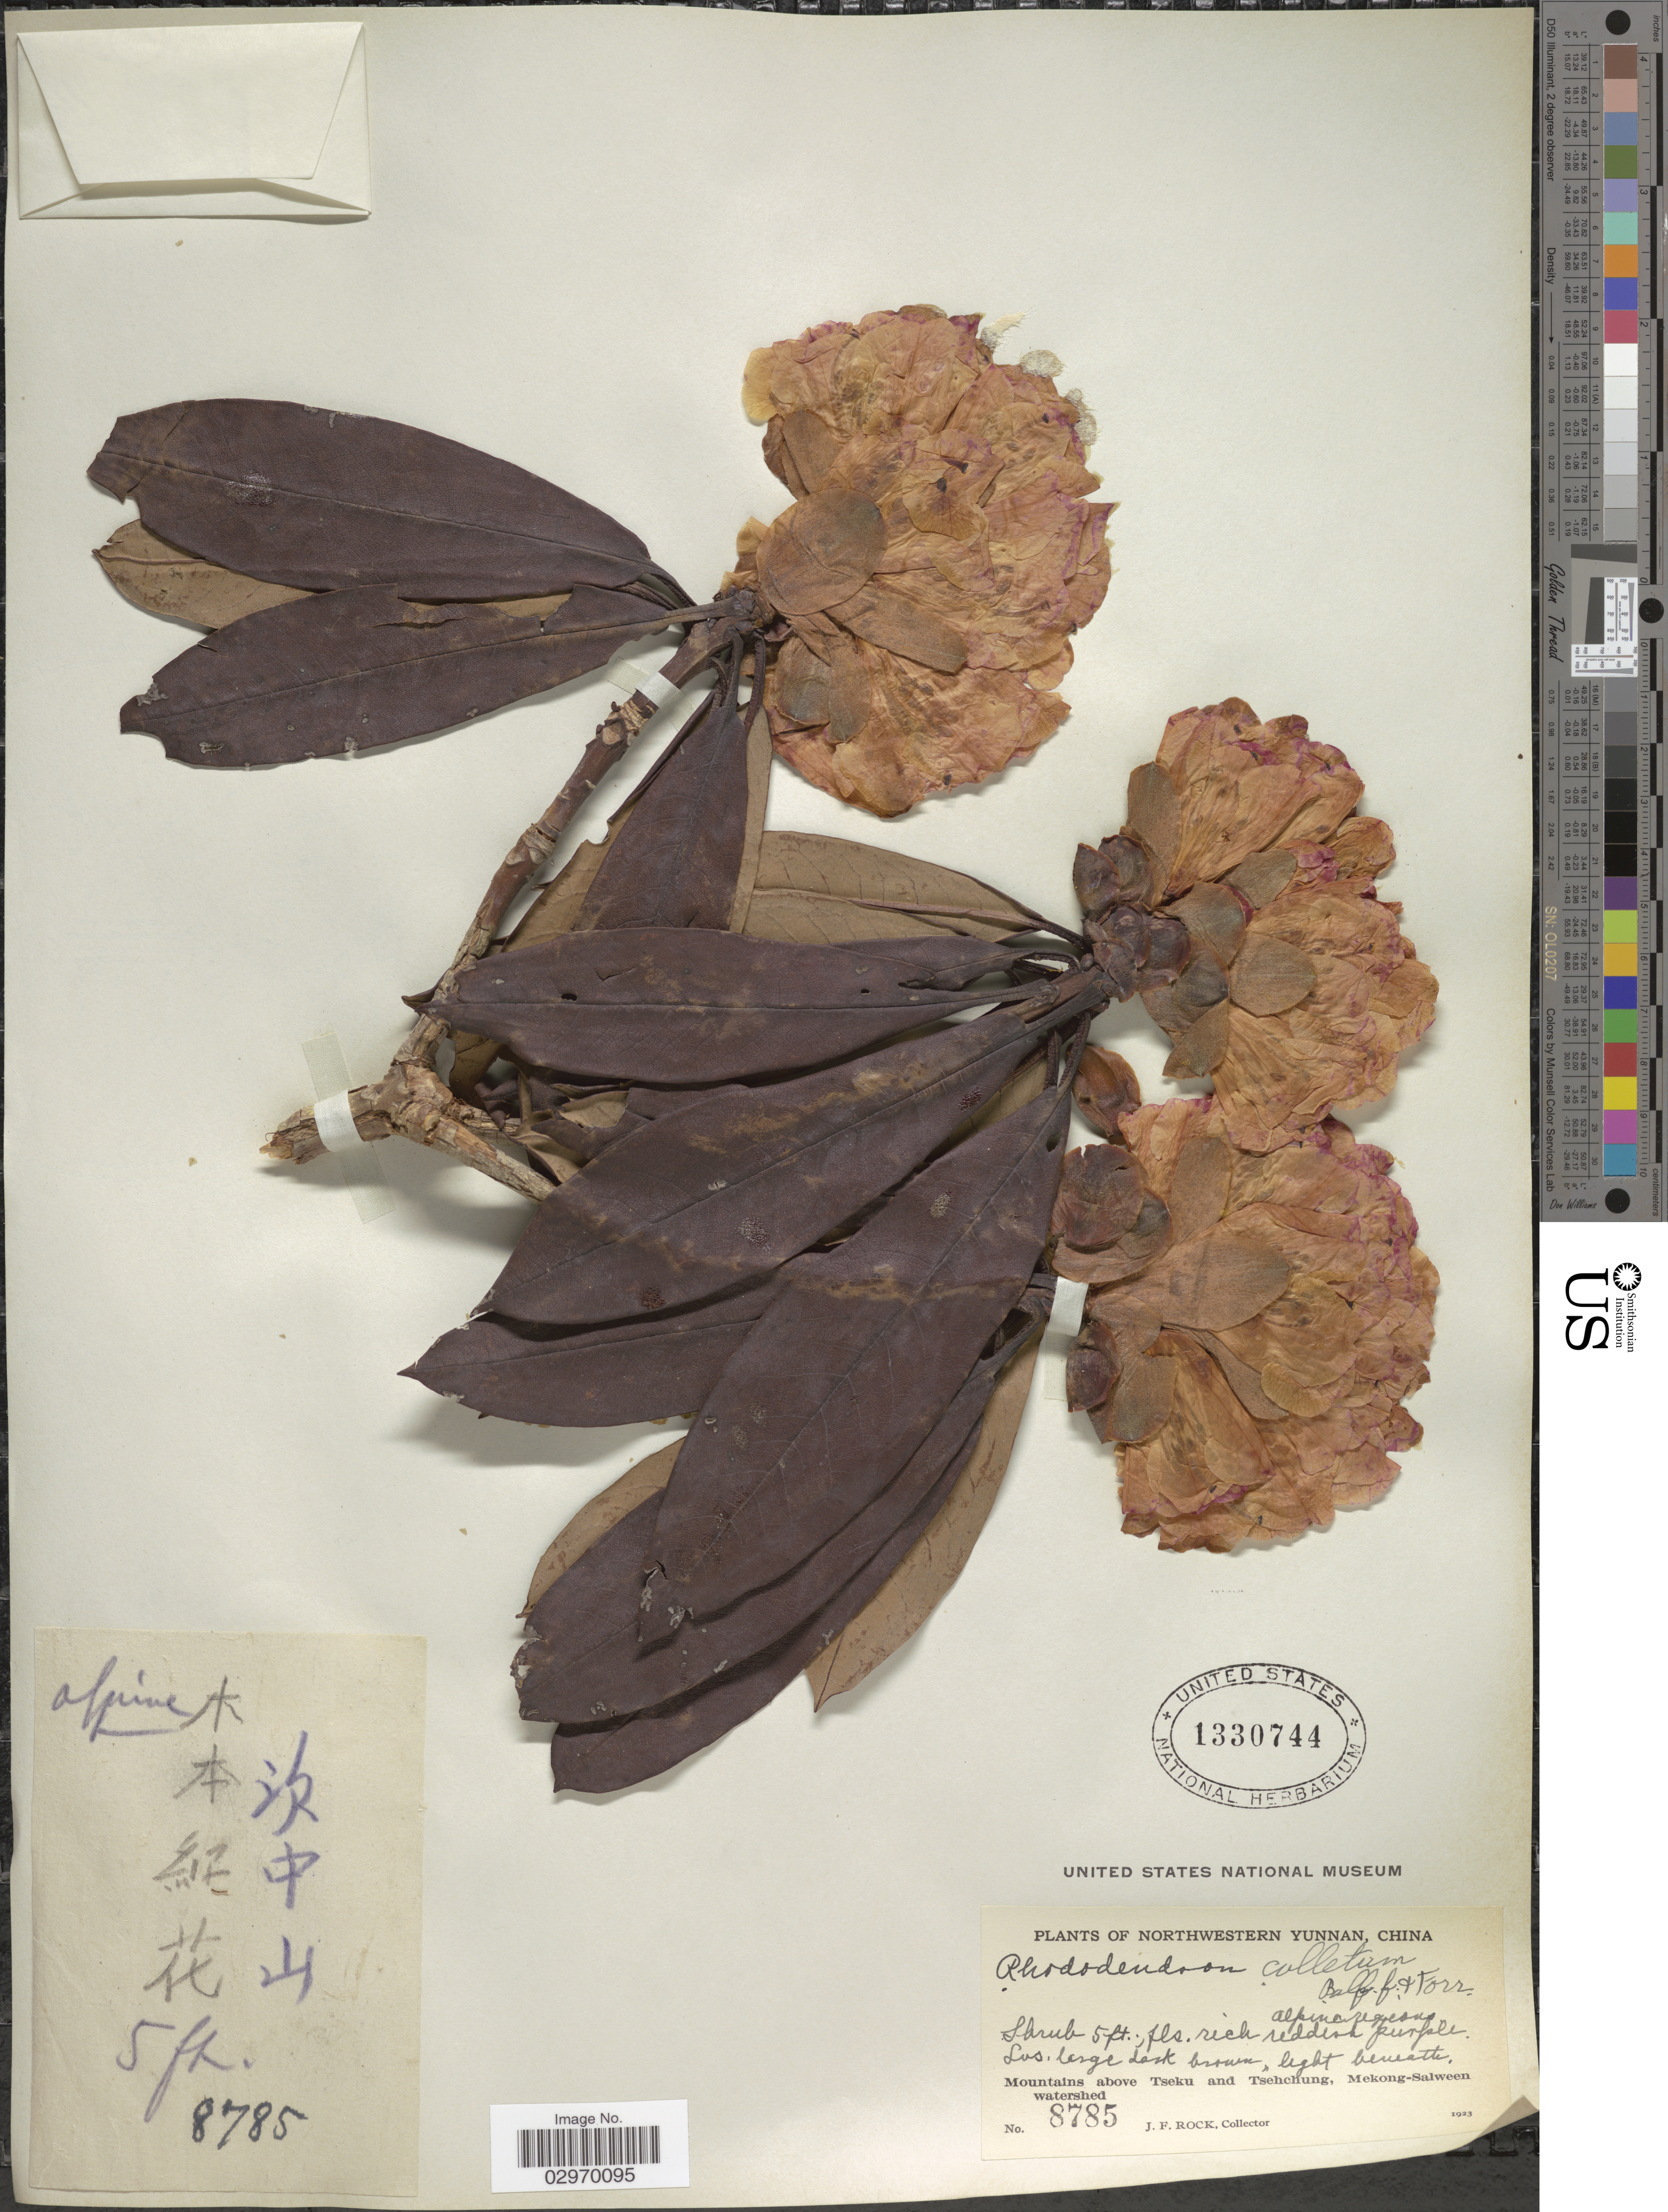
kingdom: Plantae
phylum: Tracheophyta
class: Magnoliopsida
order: Ericales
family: Ericaceae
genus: Rhododendron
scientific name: Rhododendron colletum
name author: Balf. f. & Forrest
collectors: J. Rock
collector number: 8785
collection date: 1923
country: China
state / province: Yunnan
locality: Northwestern Yunnan. Mountains above Tseku and Tsehchung, Mekong-Salween watershed.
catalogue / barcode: US 1330744